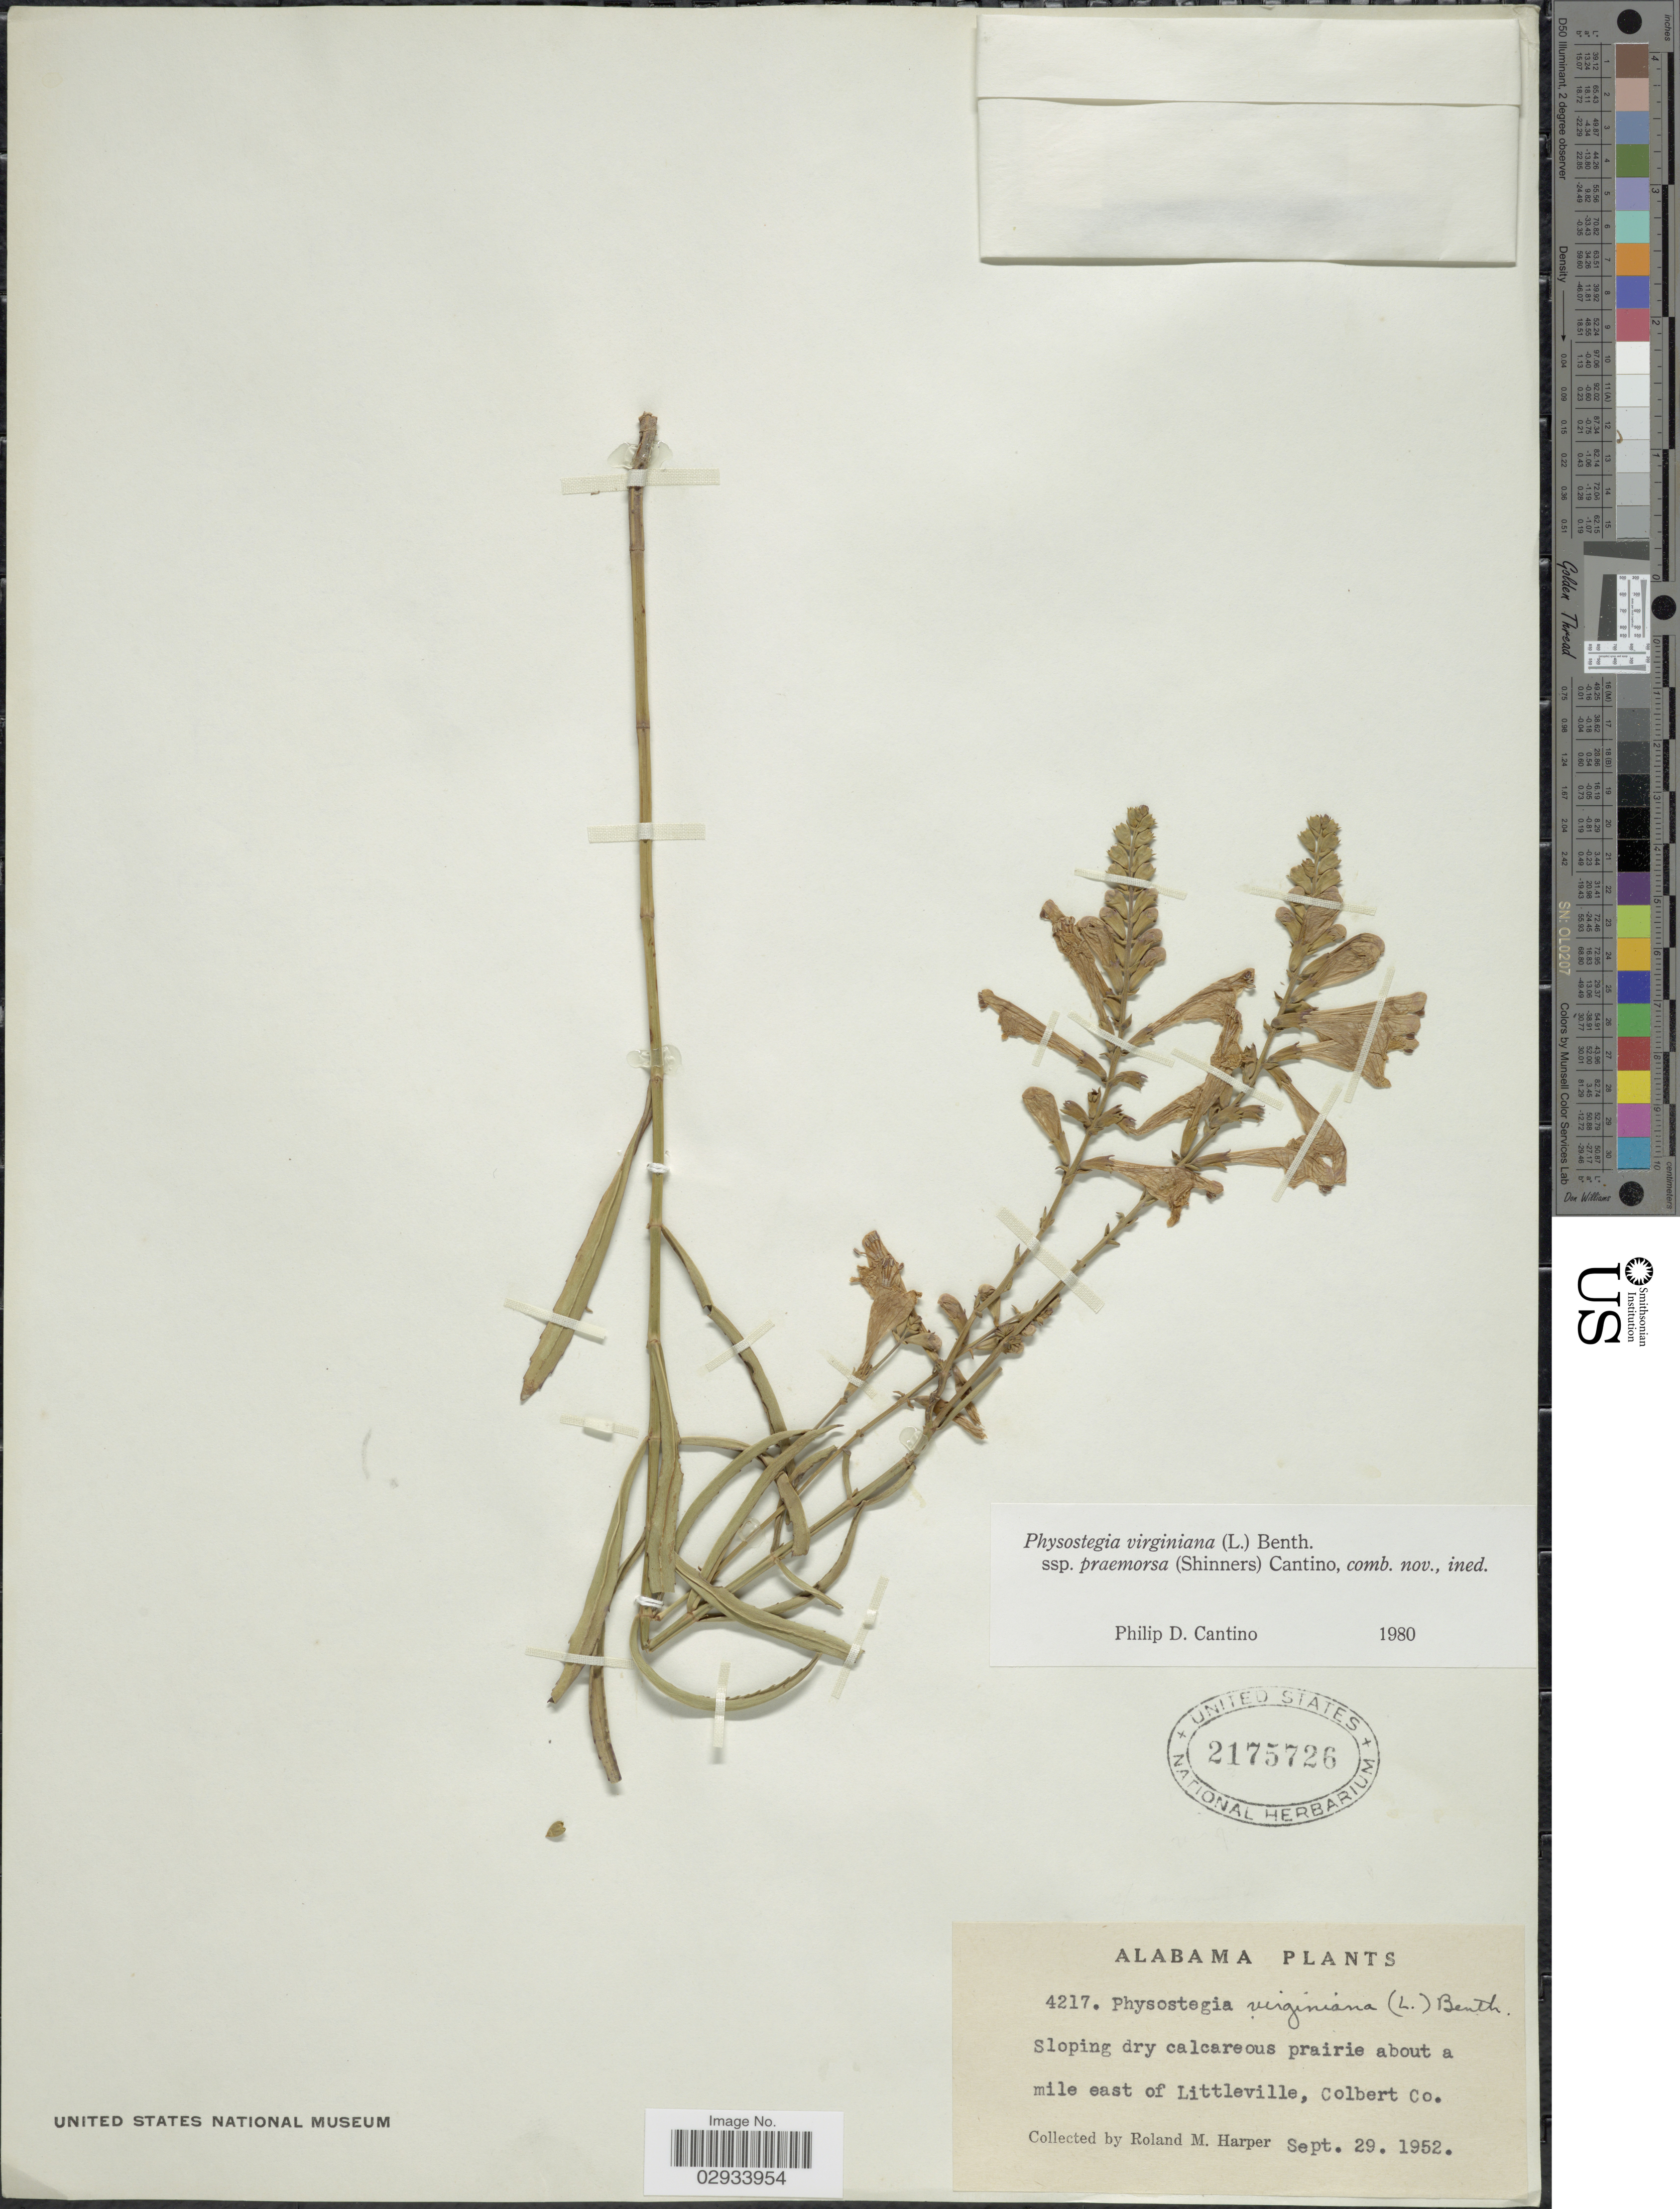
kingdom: Plantae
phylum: Tracheophyta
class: Magnoliopsida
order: Lamiales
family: Lamiaceae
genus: Physostegia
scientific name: Physostegia virginiana subsp. praemorsa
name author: (Shinners) P.D. Cantino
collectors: R. M. Harper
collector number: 4217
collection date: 1952-09-29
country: United States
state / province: Alabama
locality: About a mile east of Littleville, Colbert Co.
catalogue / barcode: US 2175726